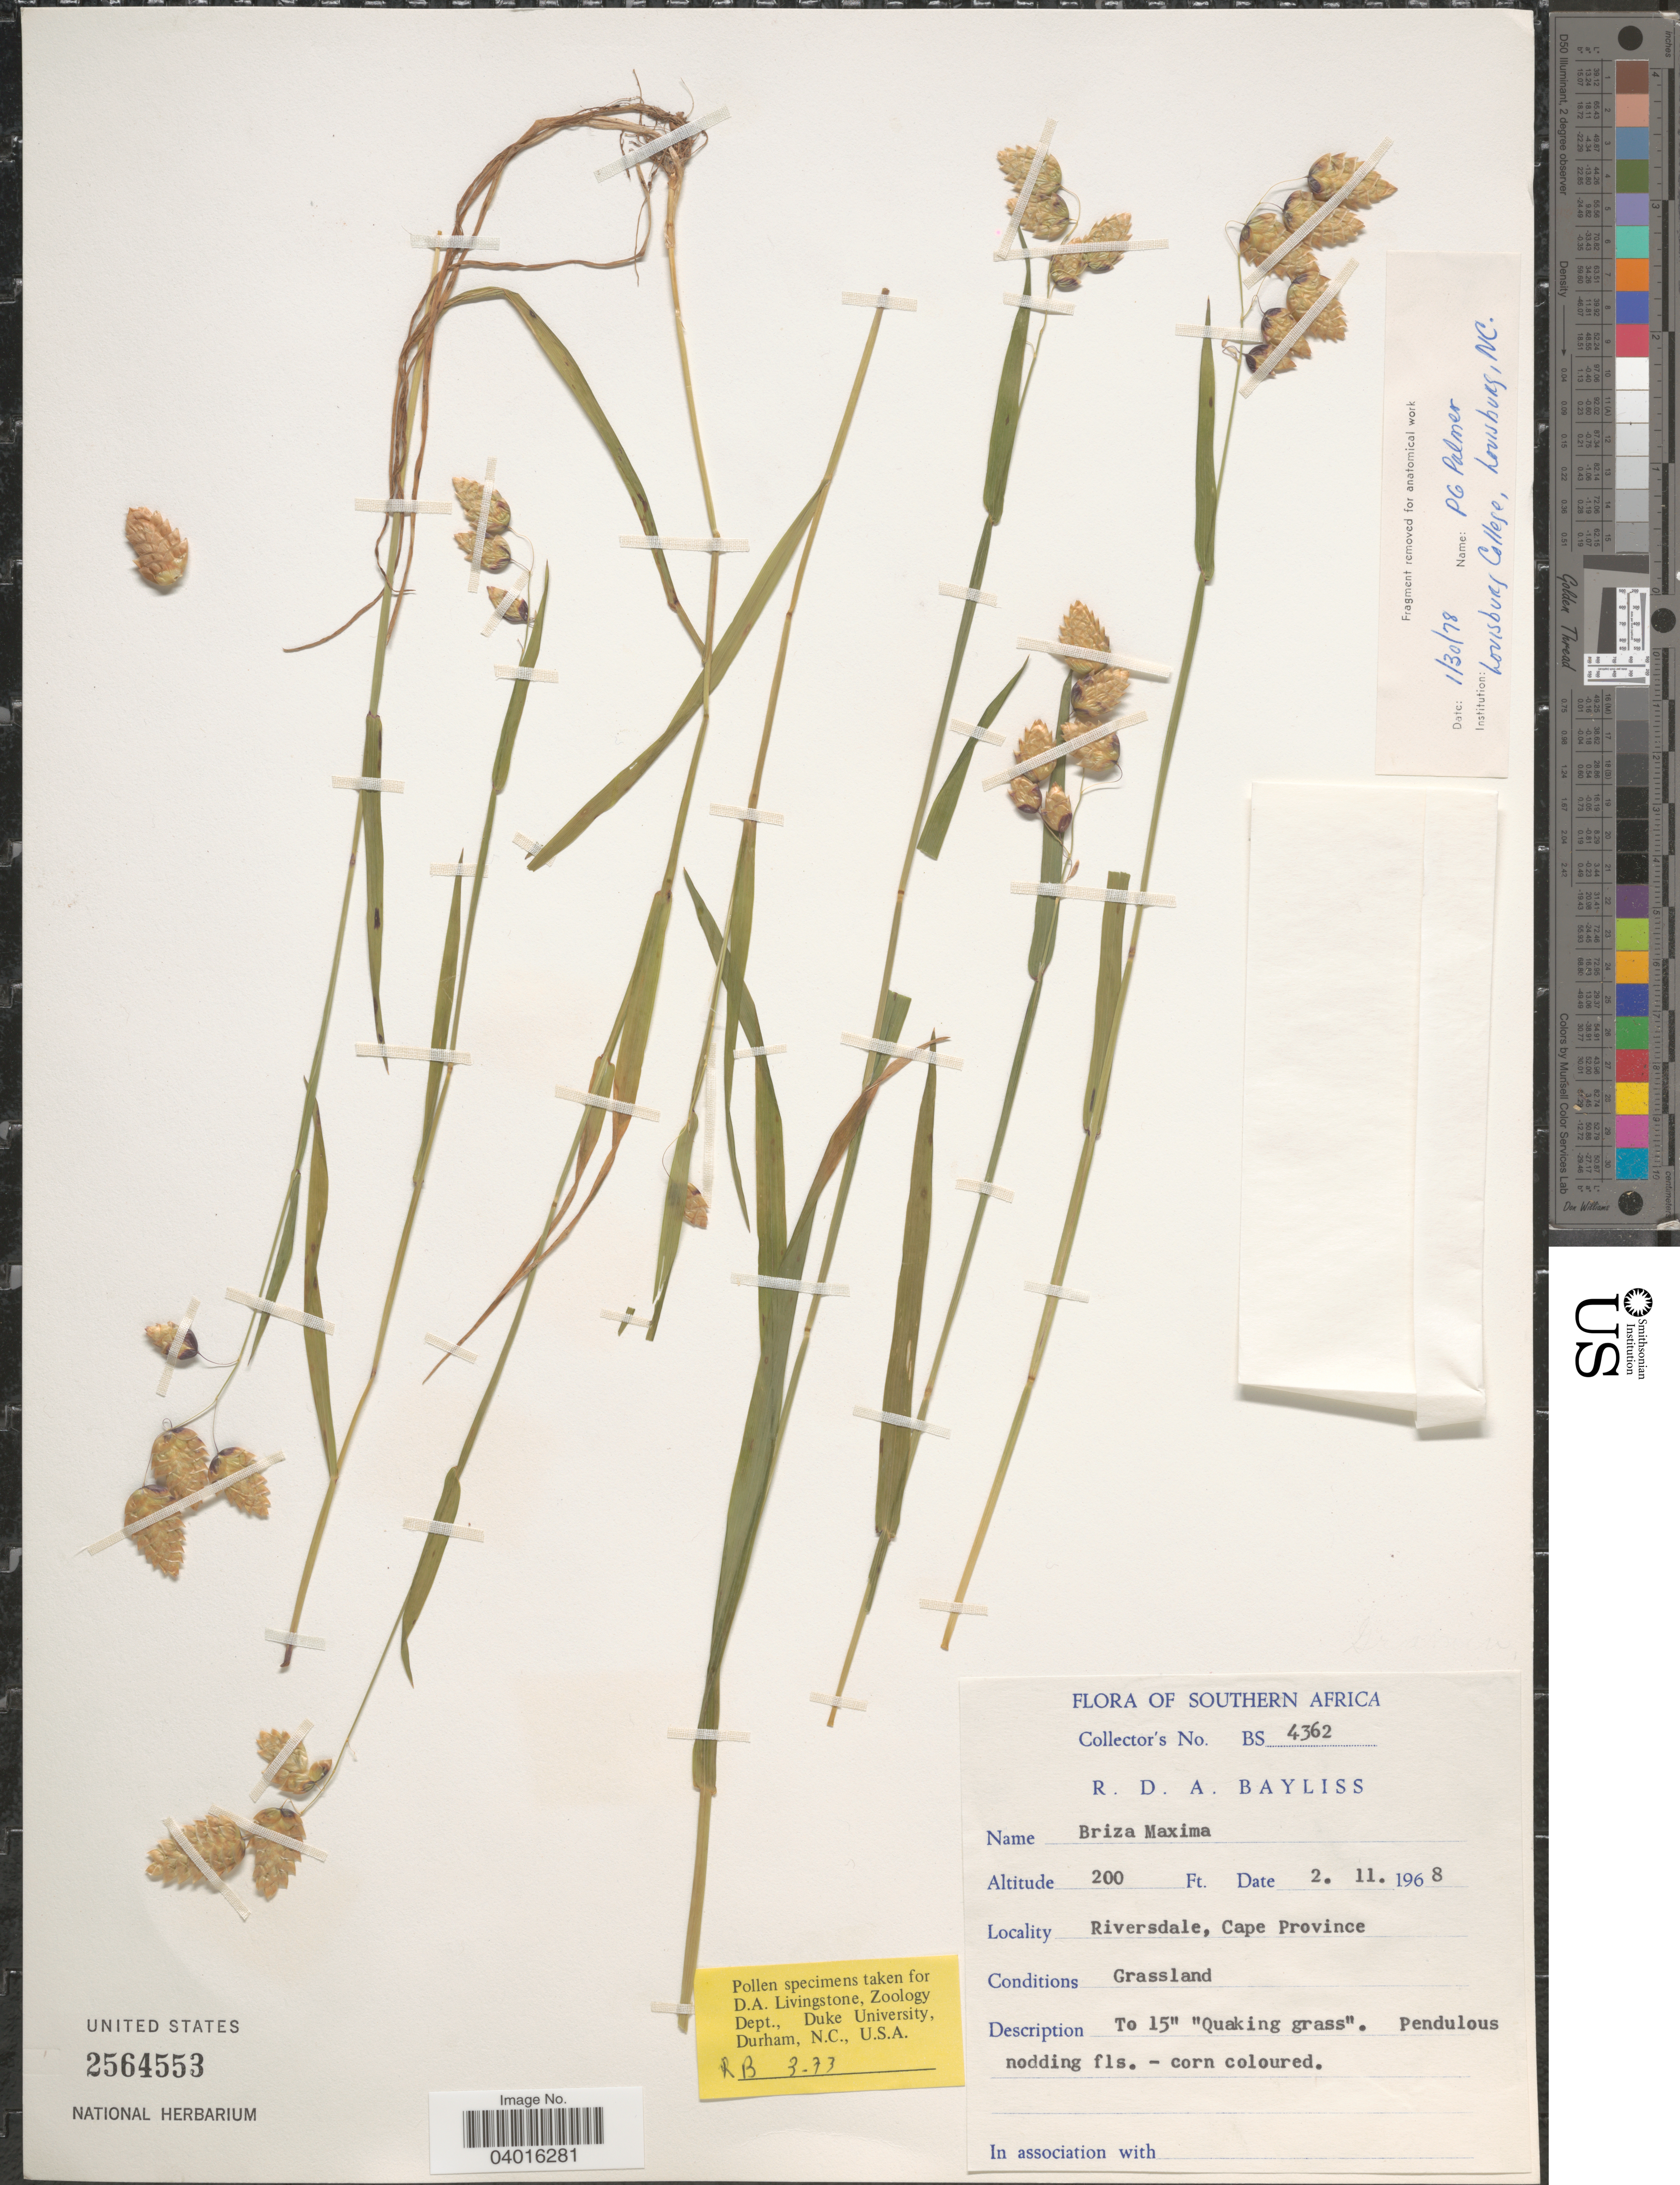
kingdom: Plantae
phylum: Tracheophyta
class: Liliopsida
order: Poales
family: Poaceae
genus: Briza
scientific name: Briza maxima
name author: L.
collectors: R. Bayliss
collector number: BS4362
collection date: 1968-11-02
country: South Africa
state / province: Western Cape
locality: Southern Africa. Riversdale, Cape Province.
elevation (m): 61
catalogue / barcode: US 2564553